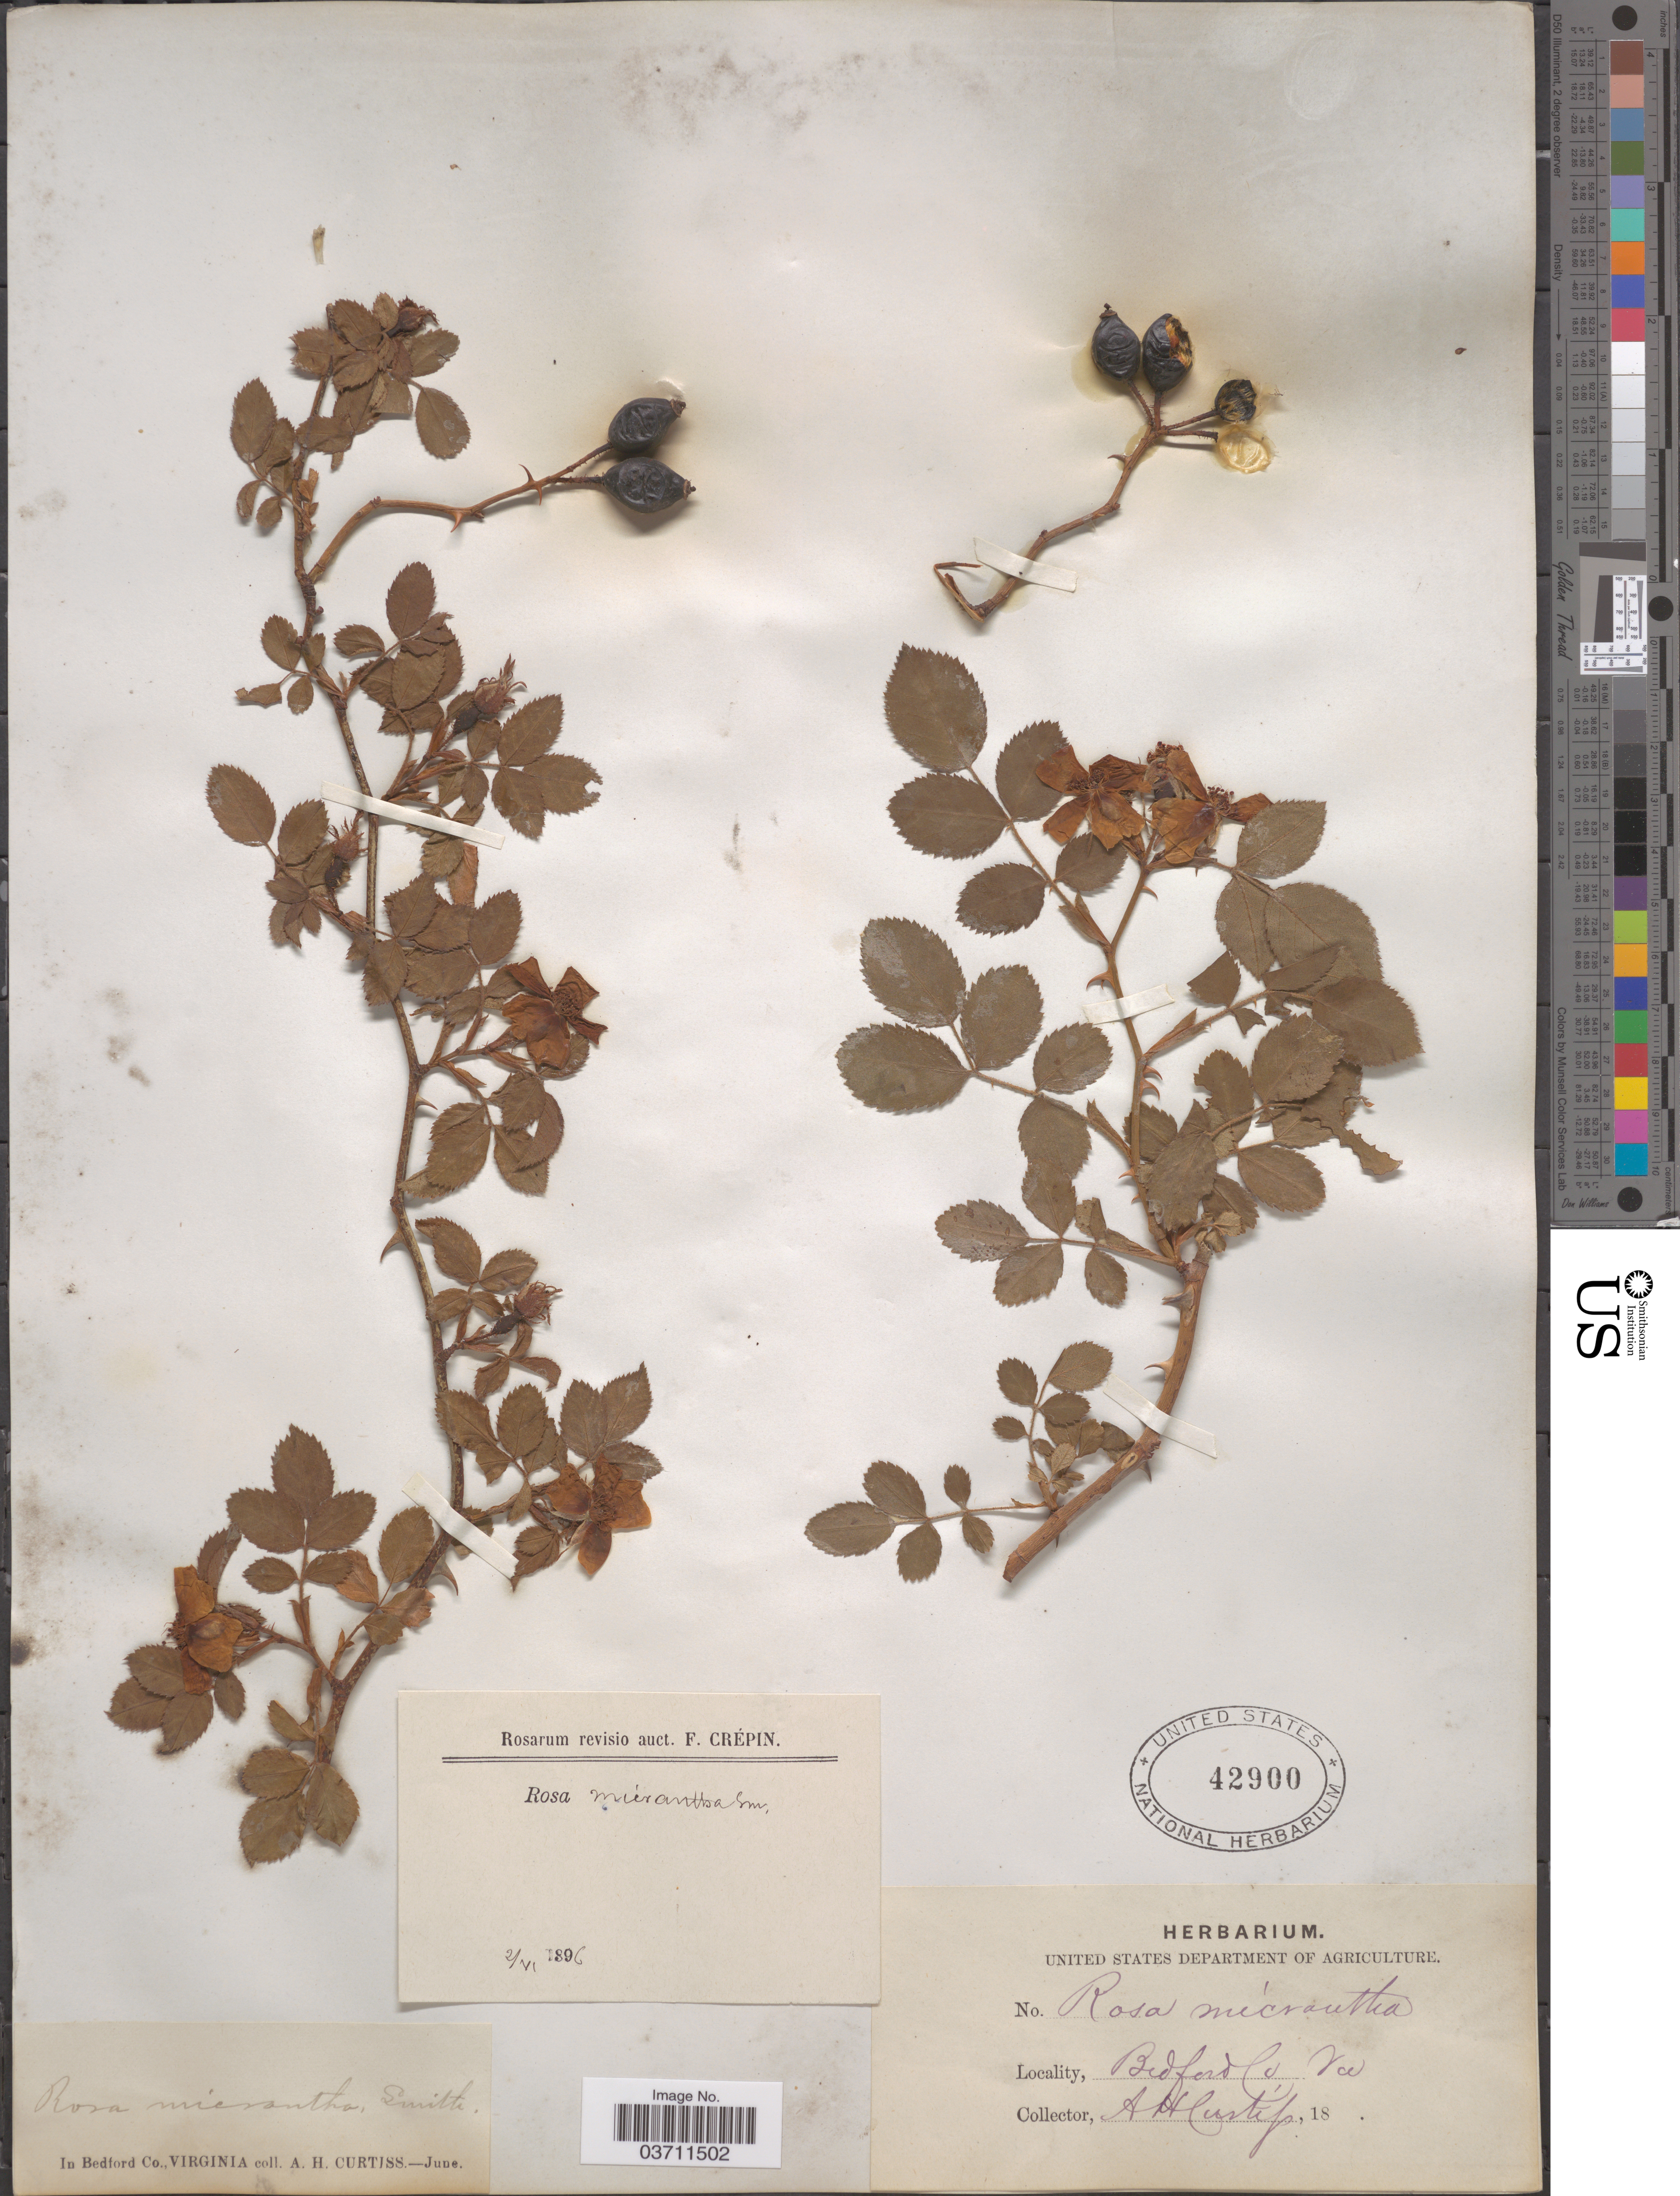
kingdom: Plantae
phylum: Tracheophyta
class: Magnoliopsida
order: Rosales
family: Rosaceae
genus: Rosa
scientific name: Rosa micrantha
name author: Borrer ex Small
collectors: A. H. Curtiss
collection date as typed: June 18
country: United States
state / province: Virginia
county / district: Bedford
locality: In Bedford Co.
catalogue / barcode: US 42900